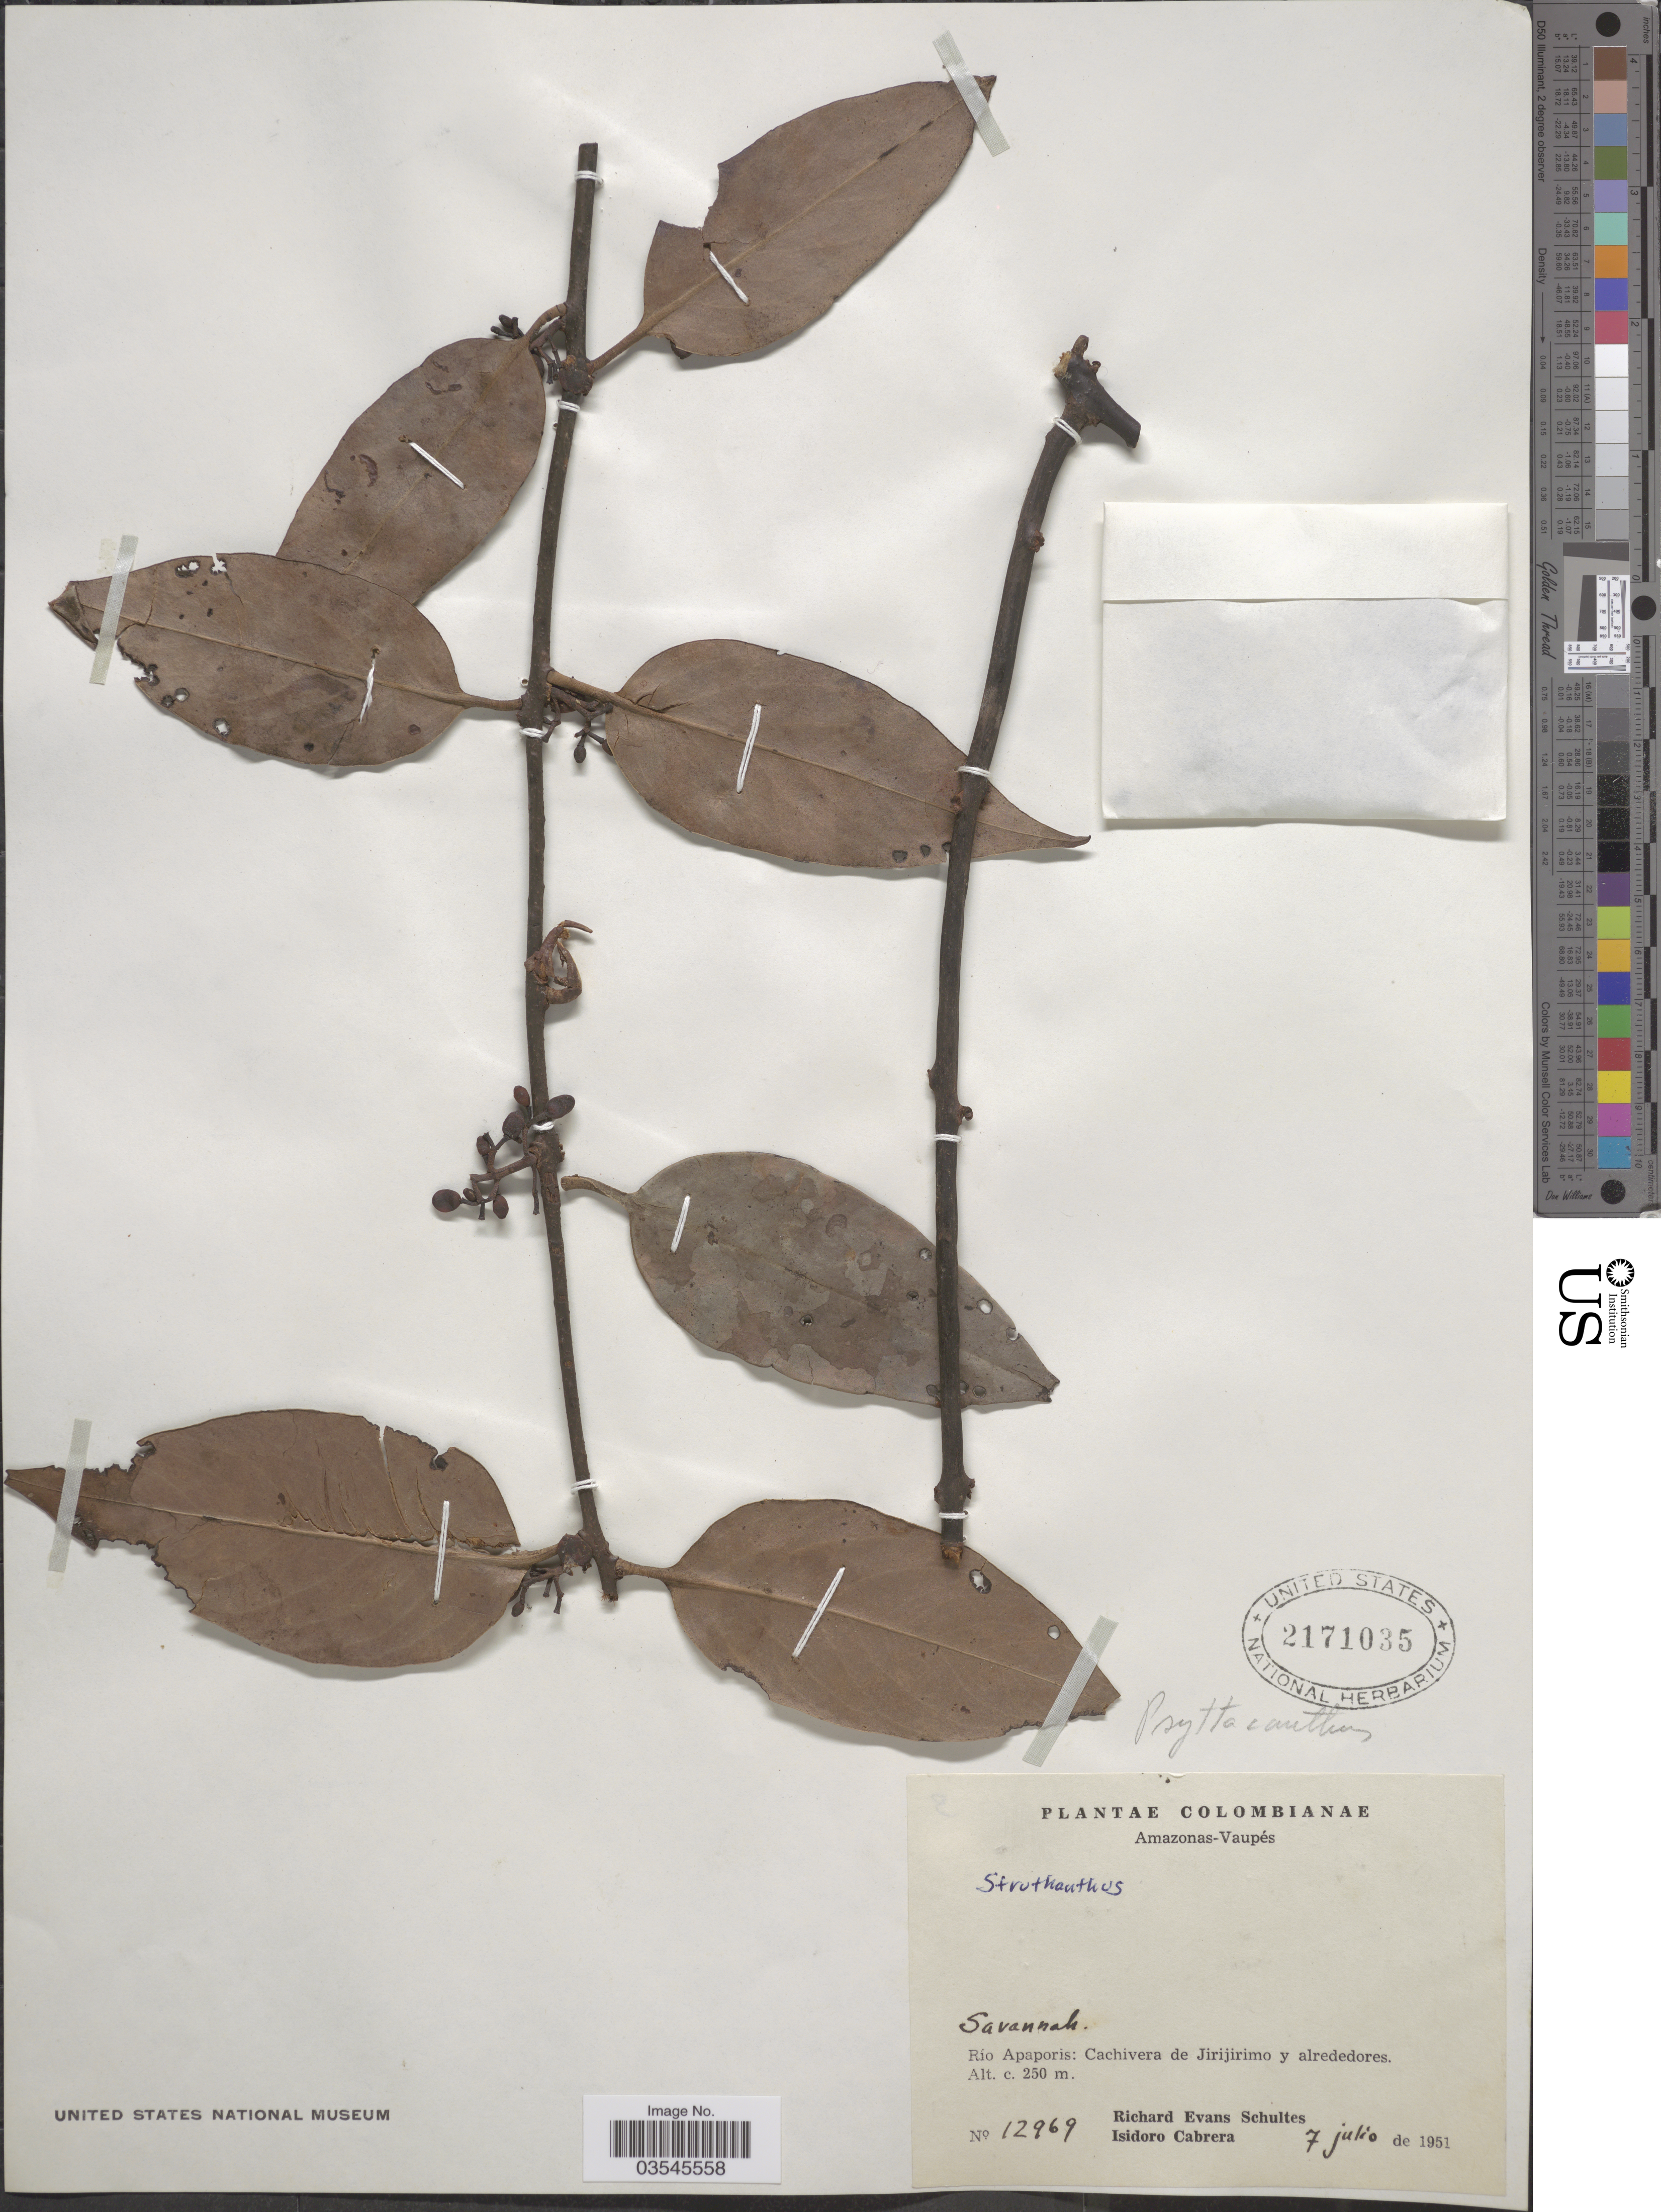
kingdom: Plantae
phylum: Tracheophyta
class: Magnoliopsida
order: Santalales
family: Loranthaceae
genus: Struthanthus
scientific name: Struthanthus sp.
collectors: R. E. Schultes & I. Cabrera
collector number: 12969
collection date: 1951-07-07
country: Colombia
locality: Amazonas-Vaupés. Río Apaporis: Cachivera de Jirjirimo y alrededores.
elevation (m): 250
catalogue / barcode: US 2171035